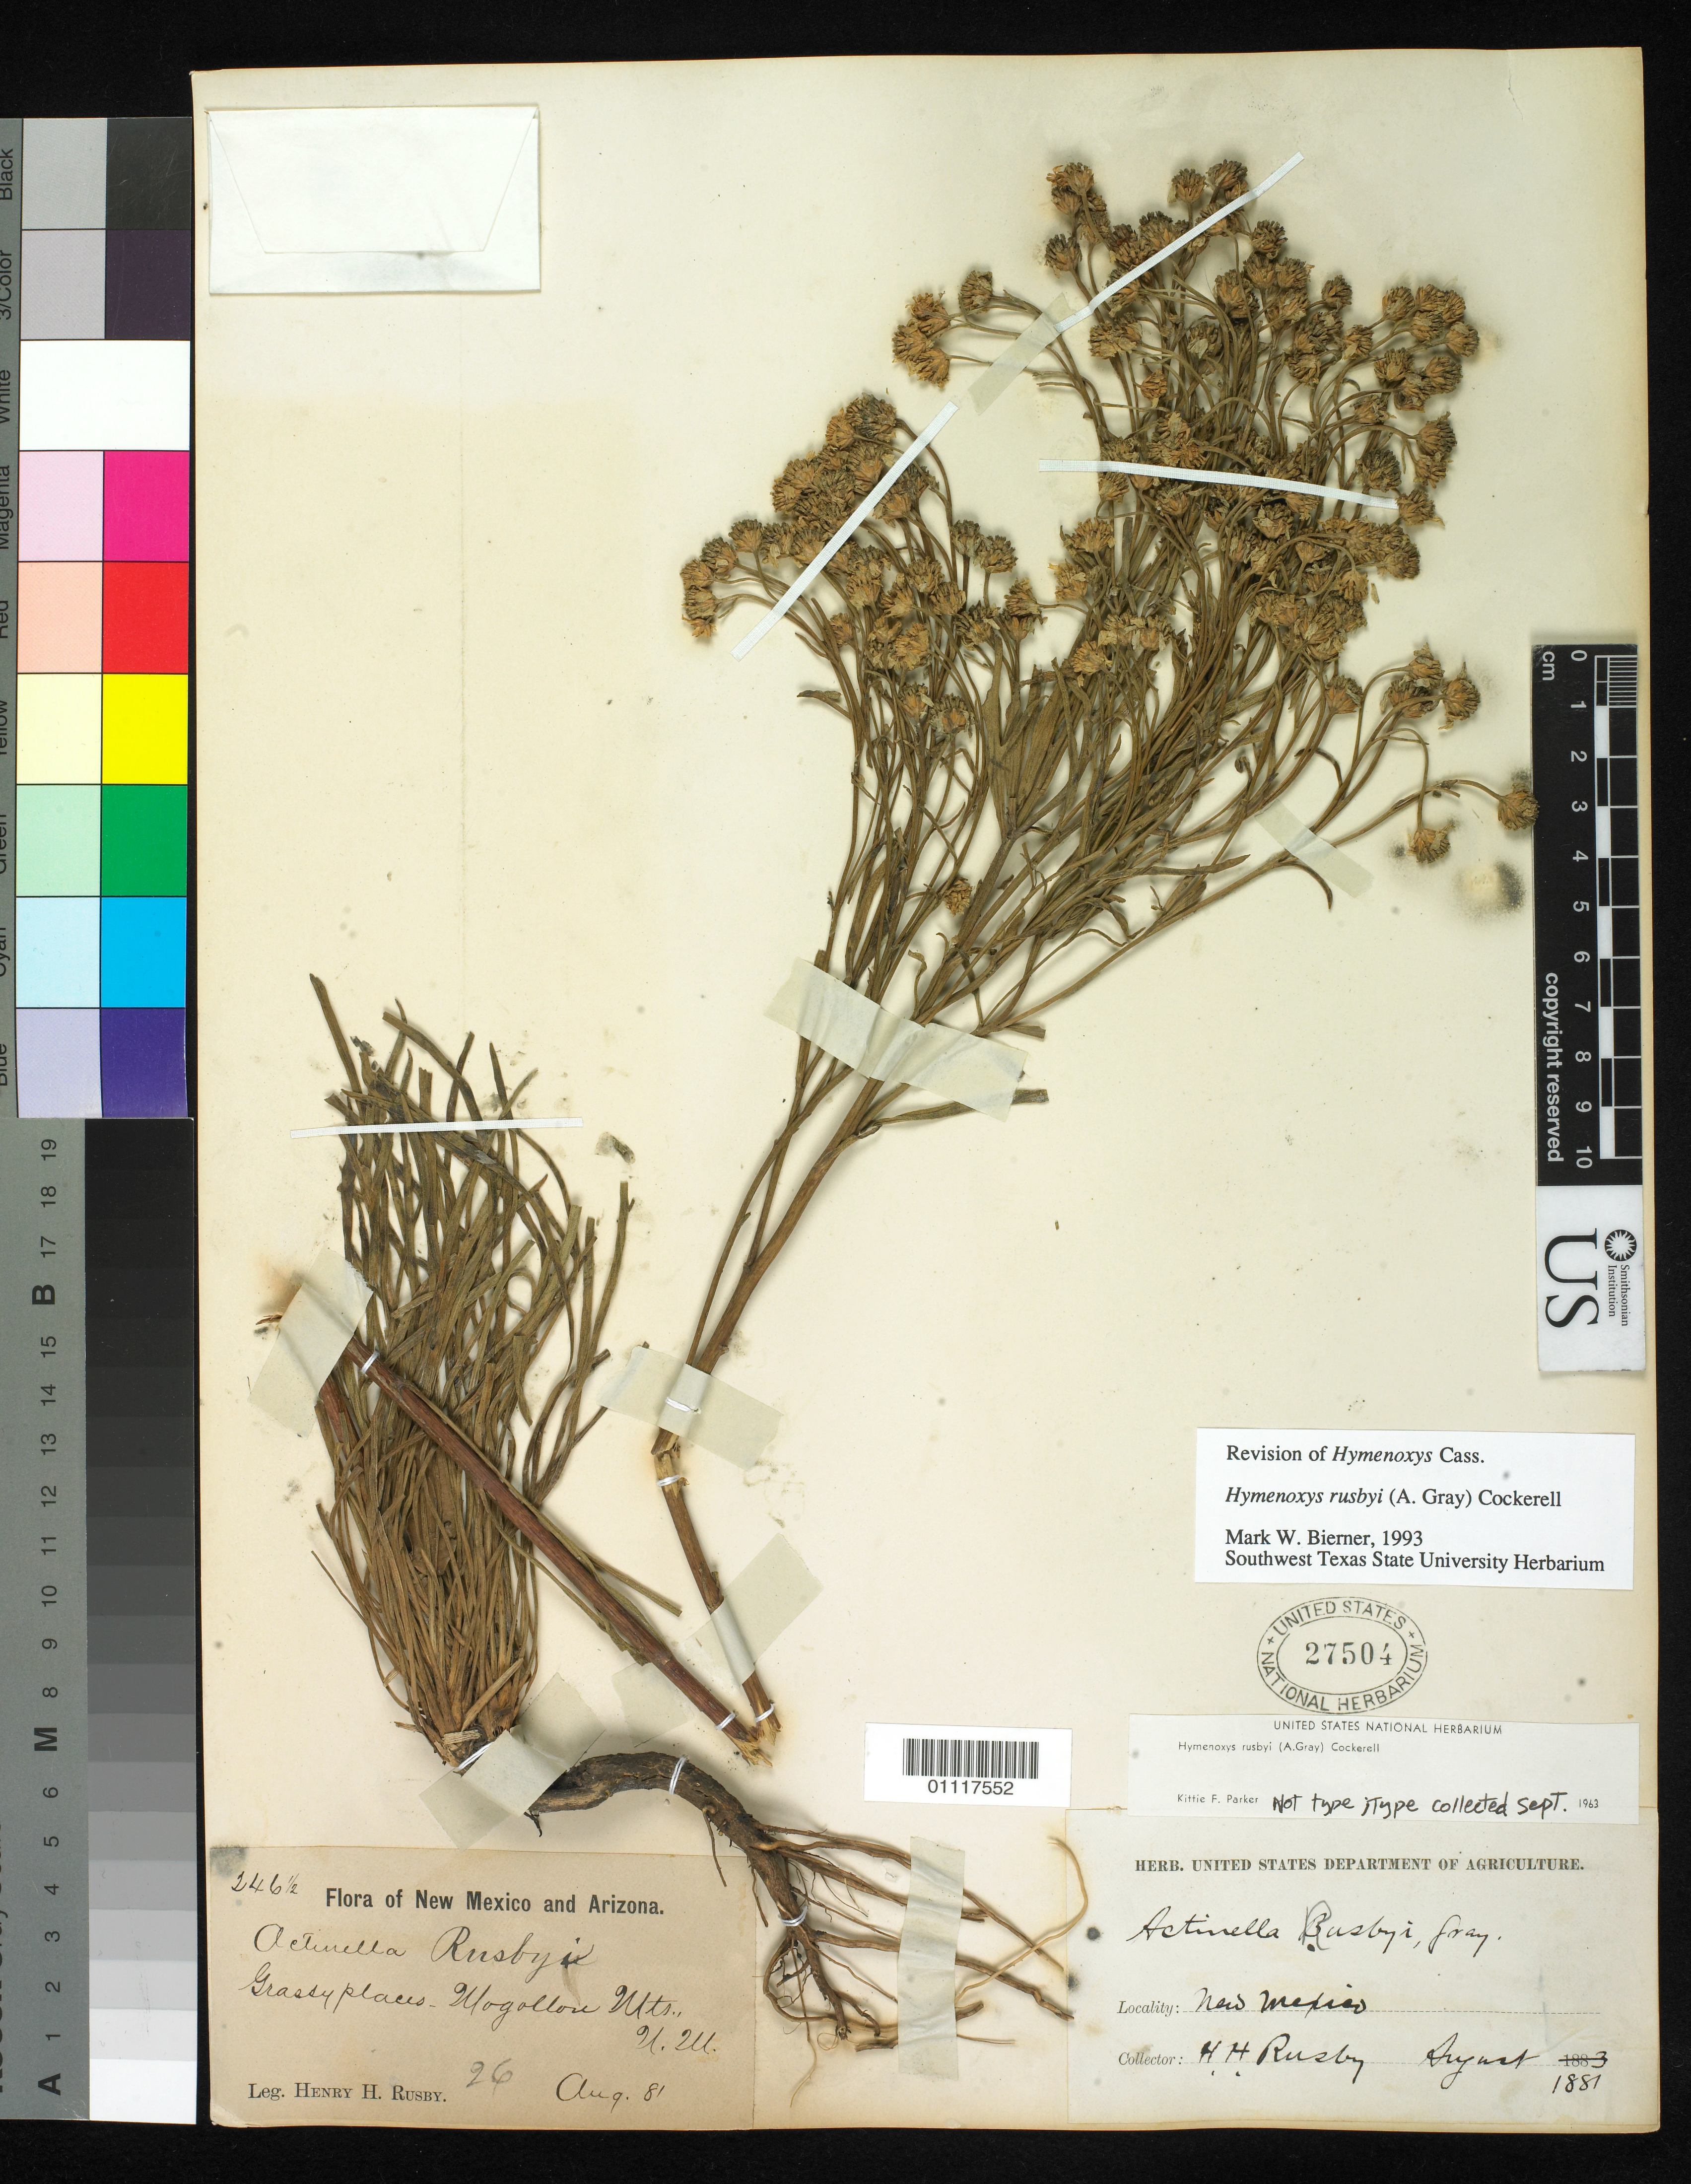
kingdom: Plantae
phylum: Tracheophyta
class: Magnoliopsida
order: Asterales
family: Asteraceae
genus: Actinella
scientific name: Actinella rusbyi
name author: A. Gray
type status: Possible Type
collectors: H. H. Rusby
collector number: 246 1/2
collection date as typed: Aug 1881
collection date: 1881-08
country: United States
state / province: New Mexico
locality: Mogollan mountains.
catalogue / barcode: US 27504